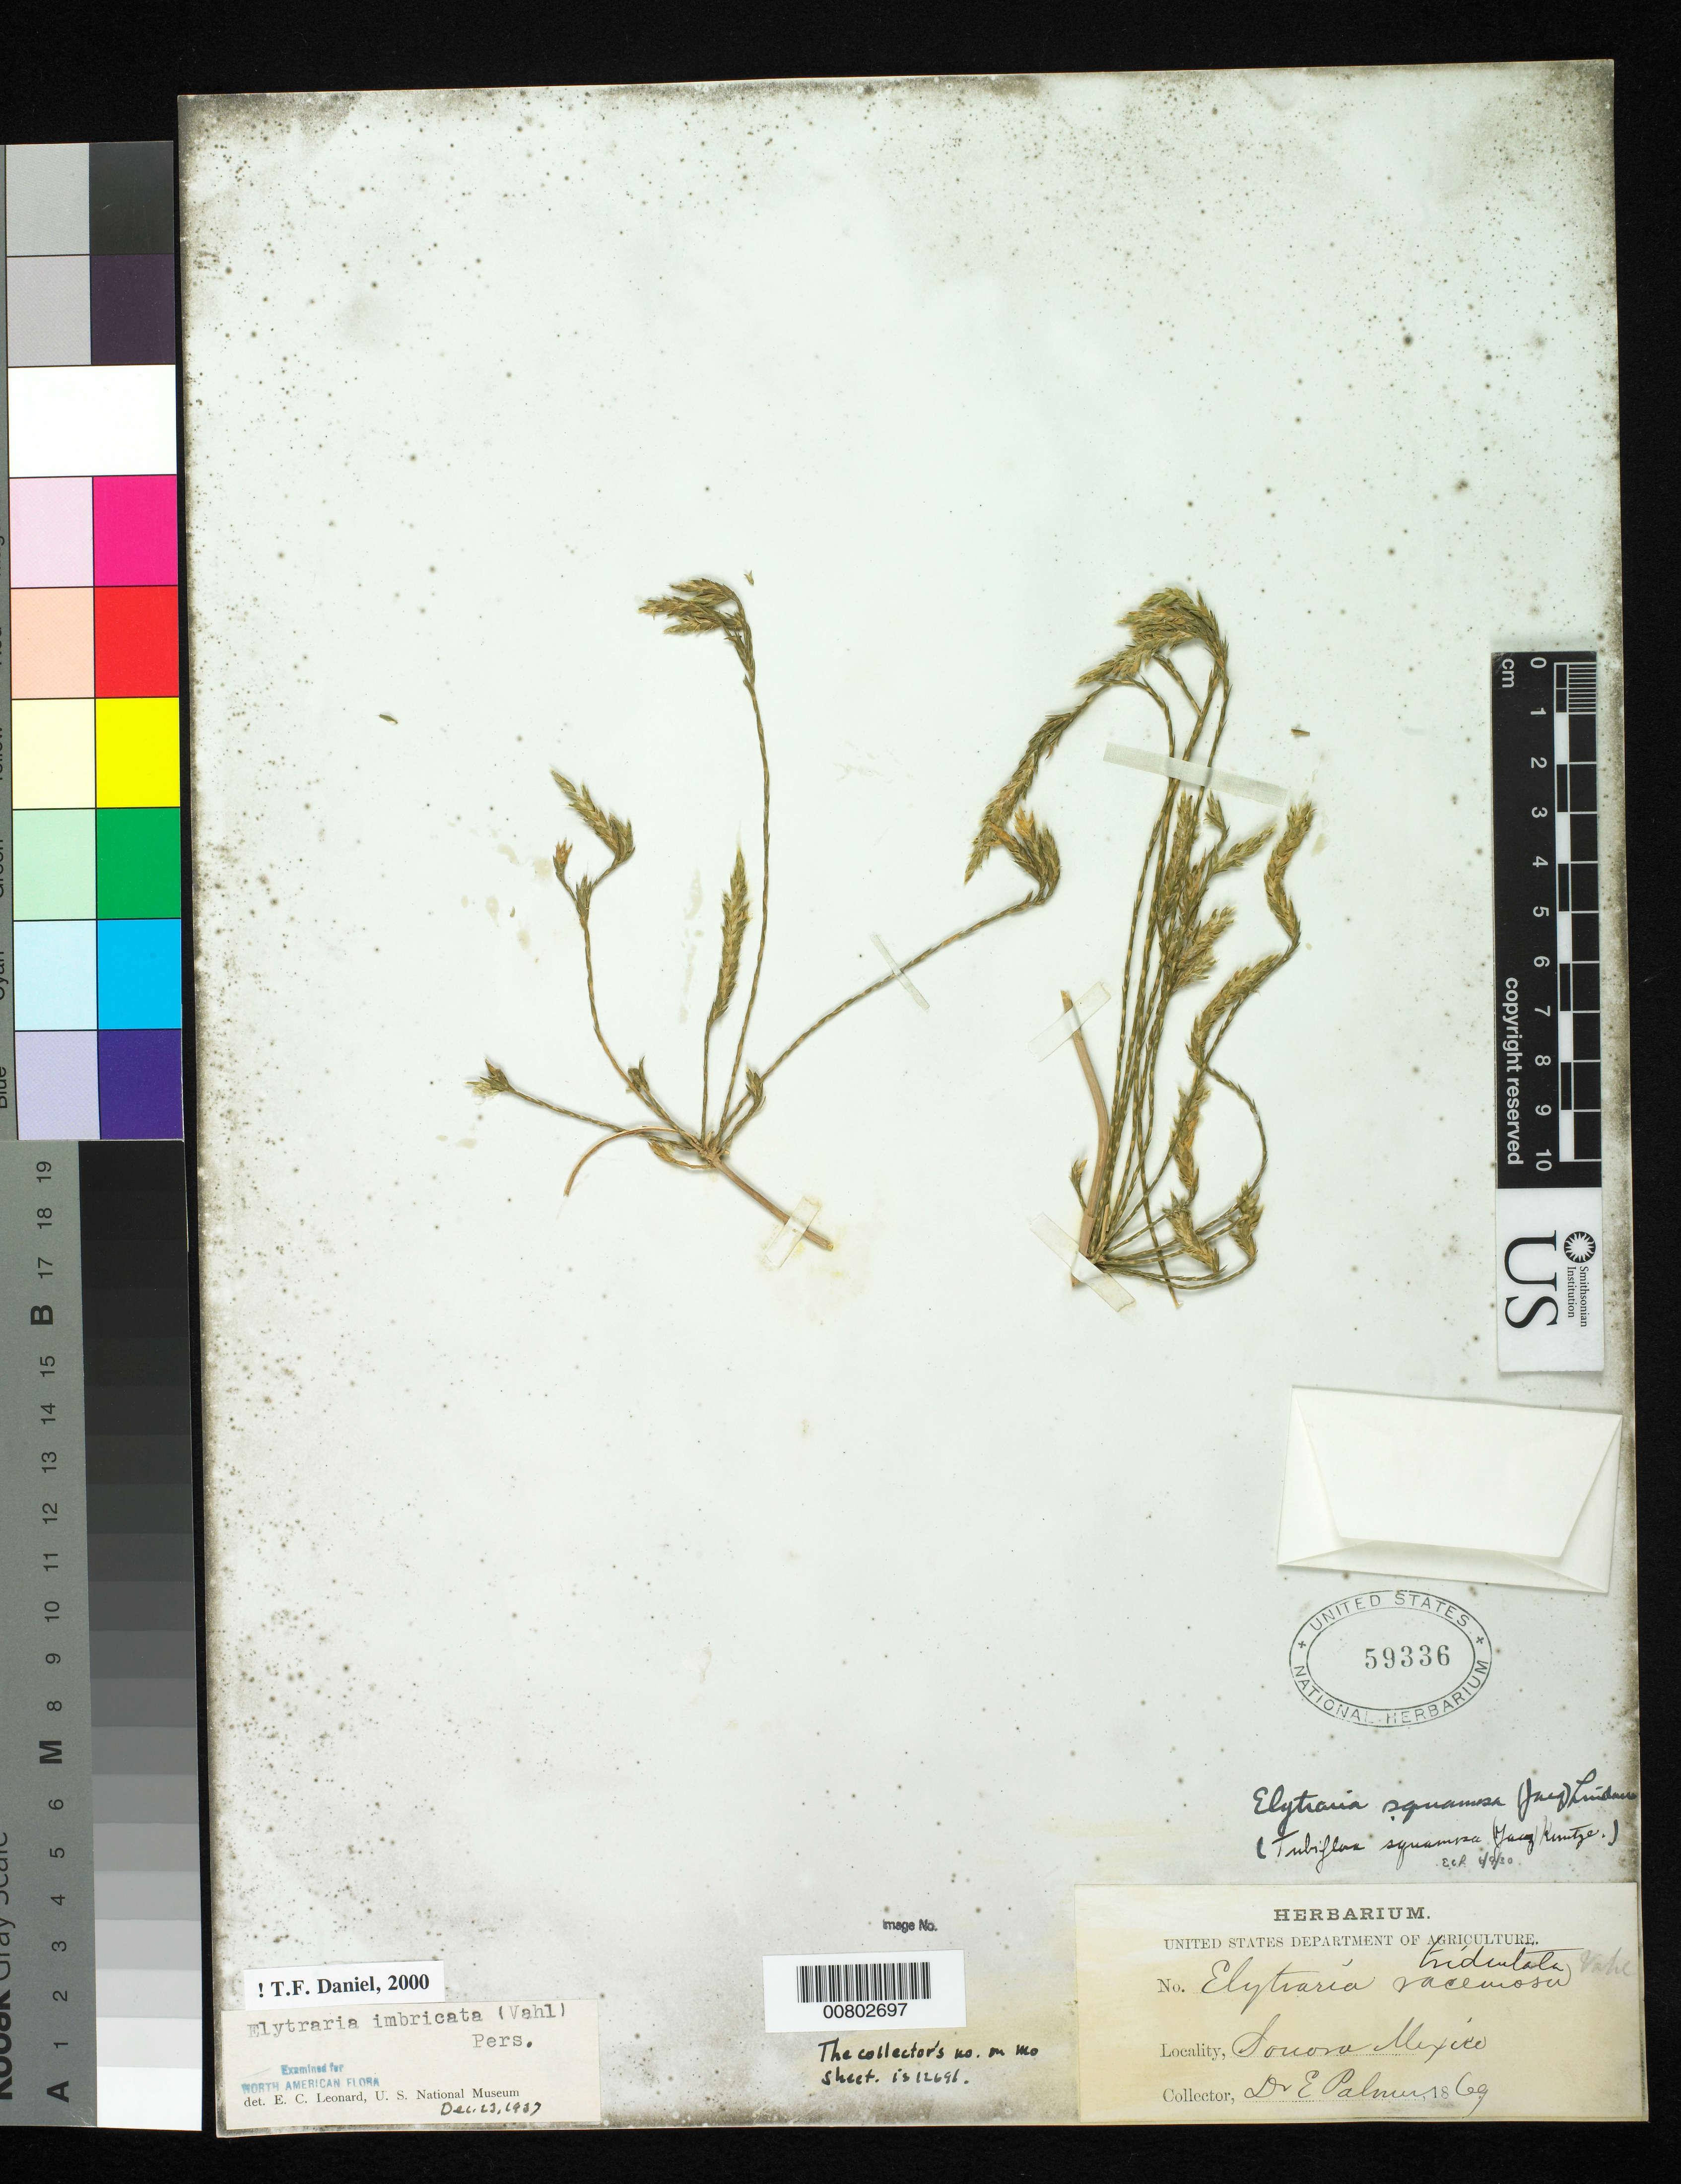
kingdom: Plantae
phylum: Tracheophyta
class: Magnoliopsida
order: Lamiales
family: Acanthaceae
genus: Elytraria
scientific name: Elytraria imbricata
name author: (Vahl) Pers.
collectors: E. Palmer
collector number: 12691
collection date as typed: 1869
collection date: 1869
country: Mexico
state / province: Sonora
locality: Sonora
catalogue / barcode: US 59336